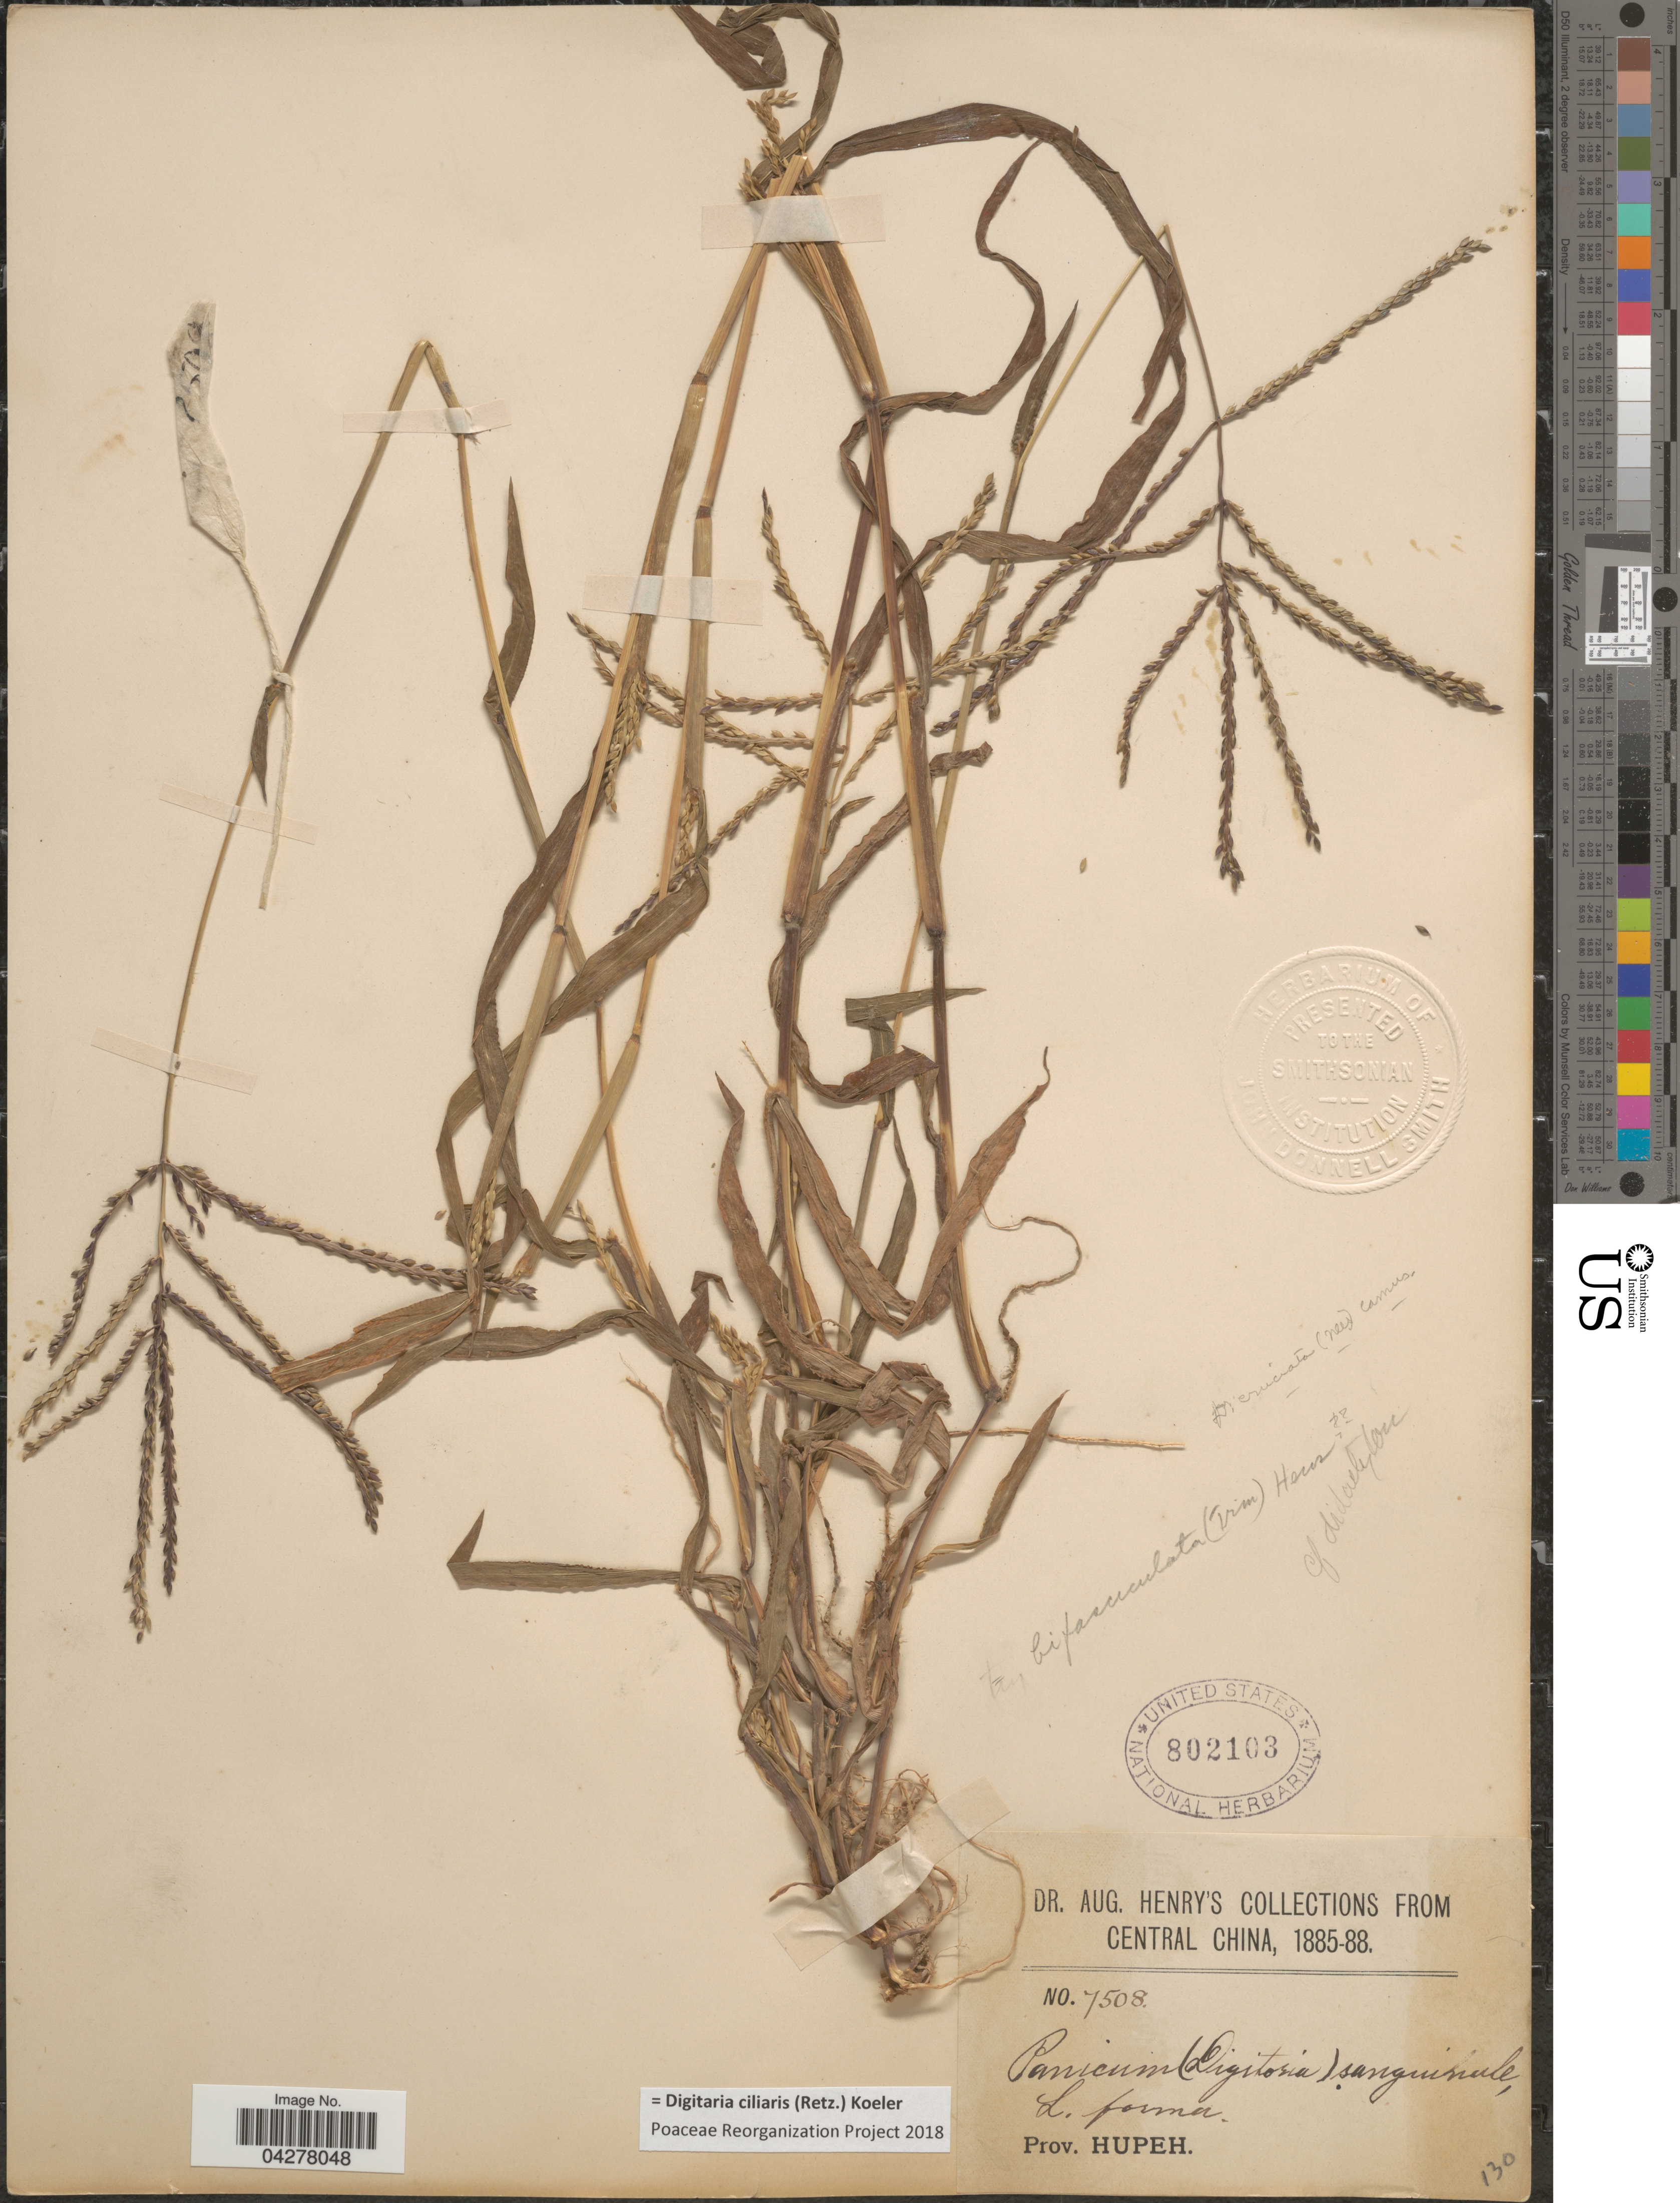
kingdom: Plantae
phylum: Tracheophyta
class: Liliopsida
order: Poales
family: Poaceae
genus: Digitaria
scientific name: Digitaria compacta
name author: (Roth) Veldkamp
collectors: A. Henry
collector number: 7508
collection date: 1885/1888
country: China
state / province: Hubei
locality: Central China. Prov. Hupeh.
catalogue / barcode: US 802103